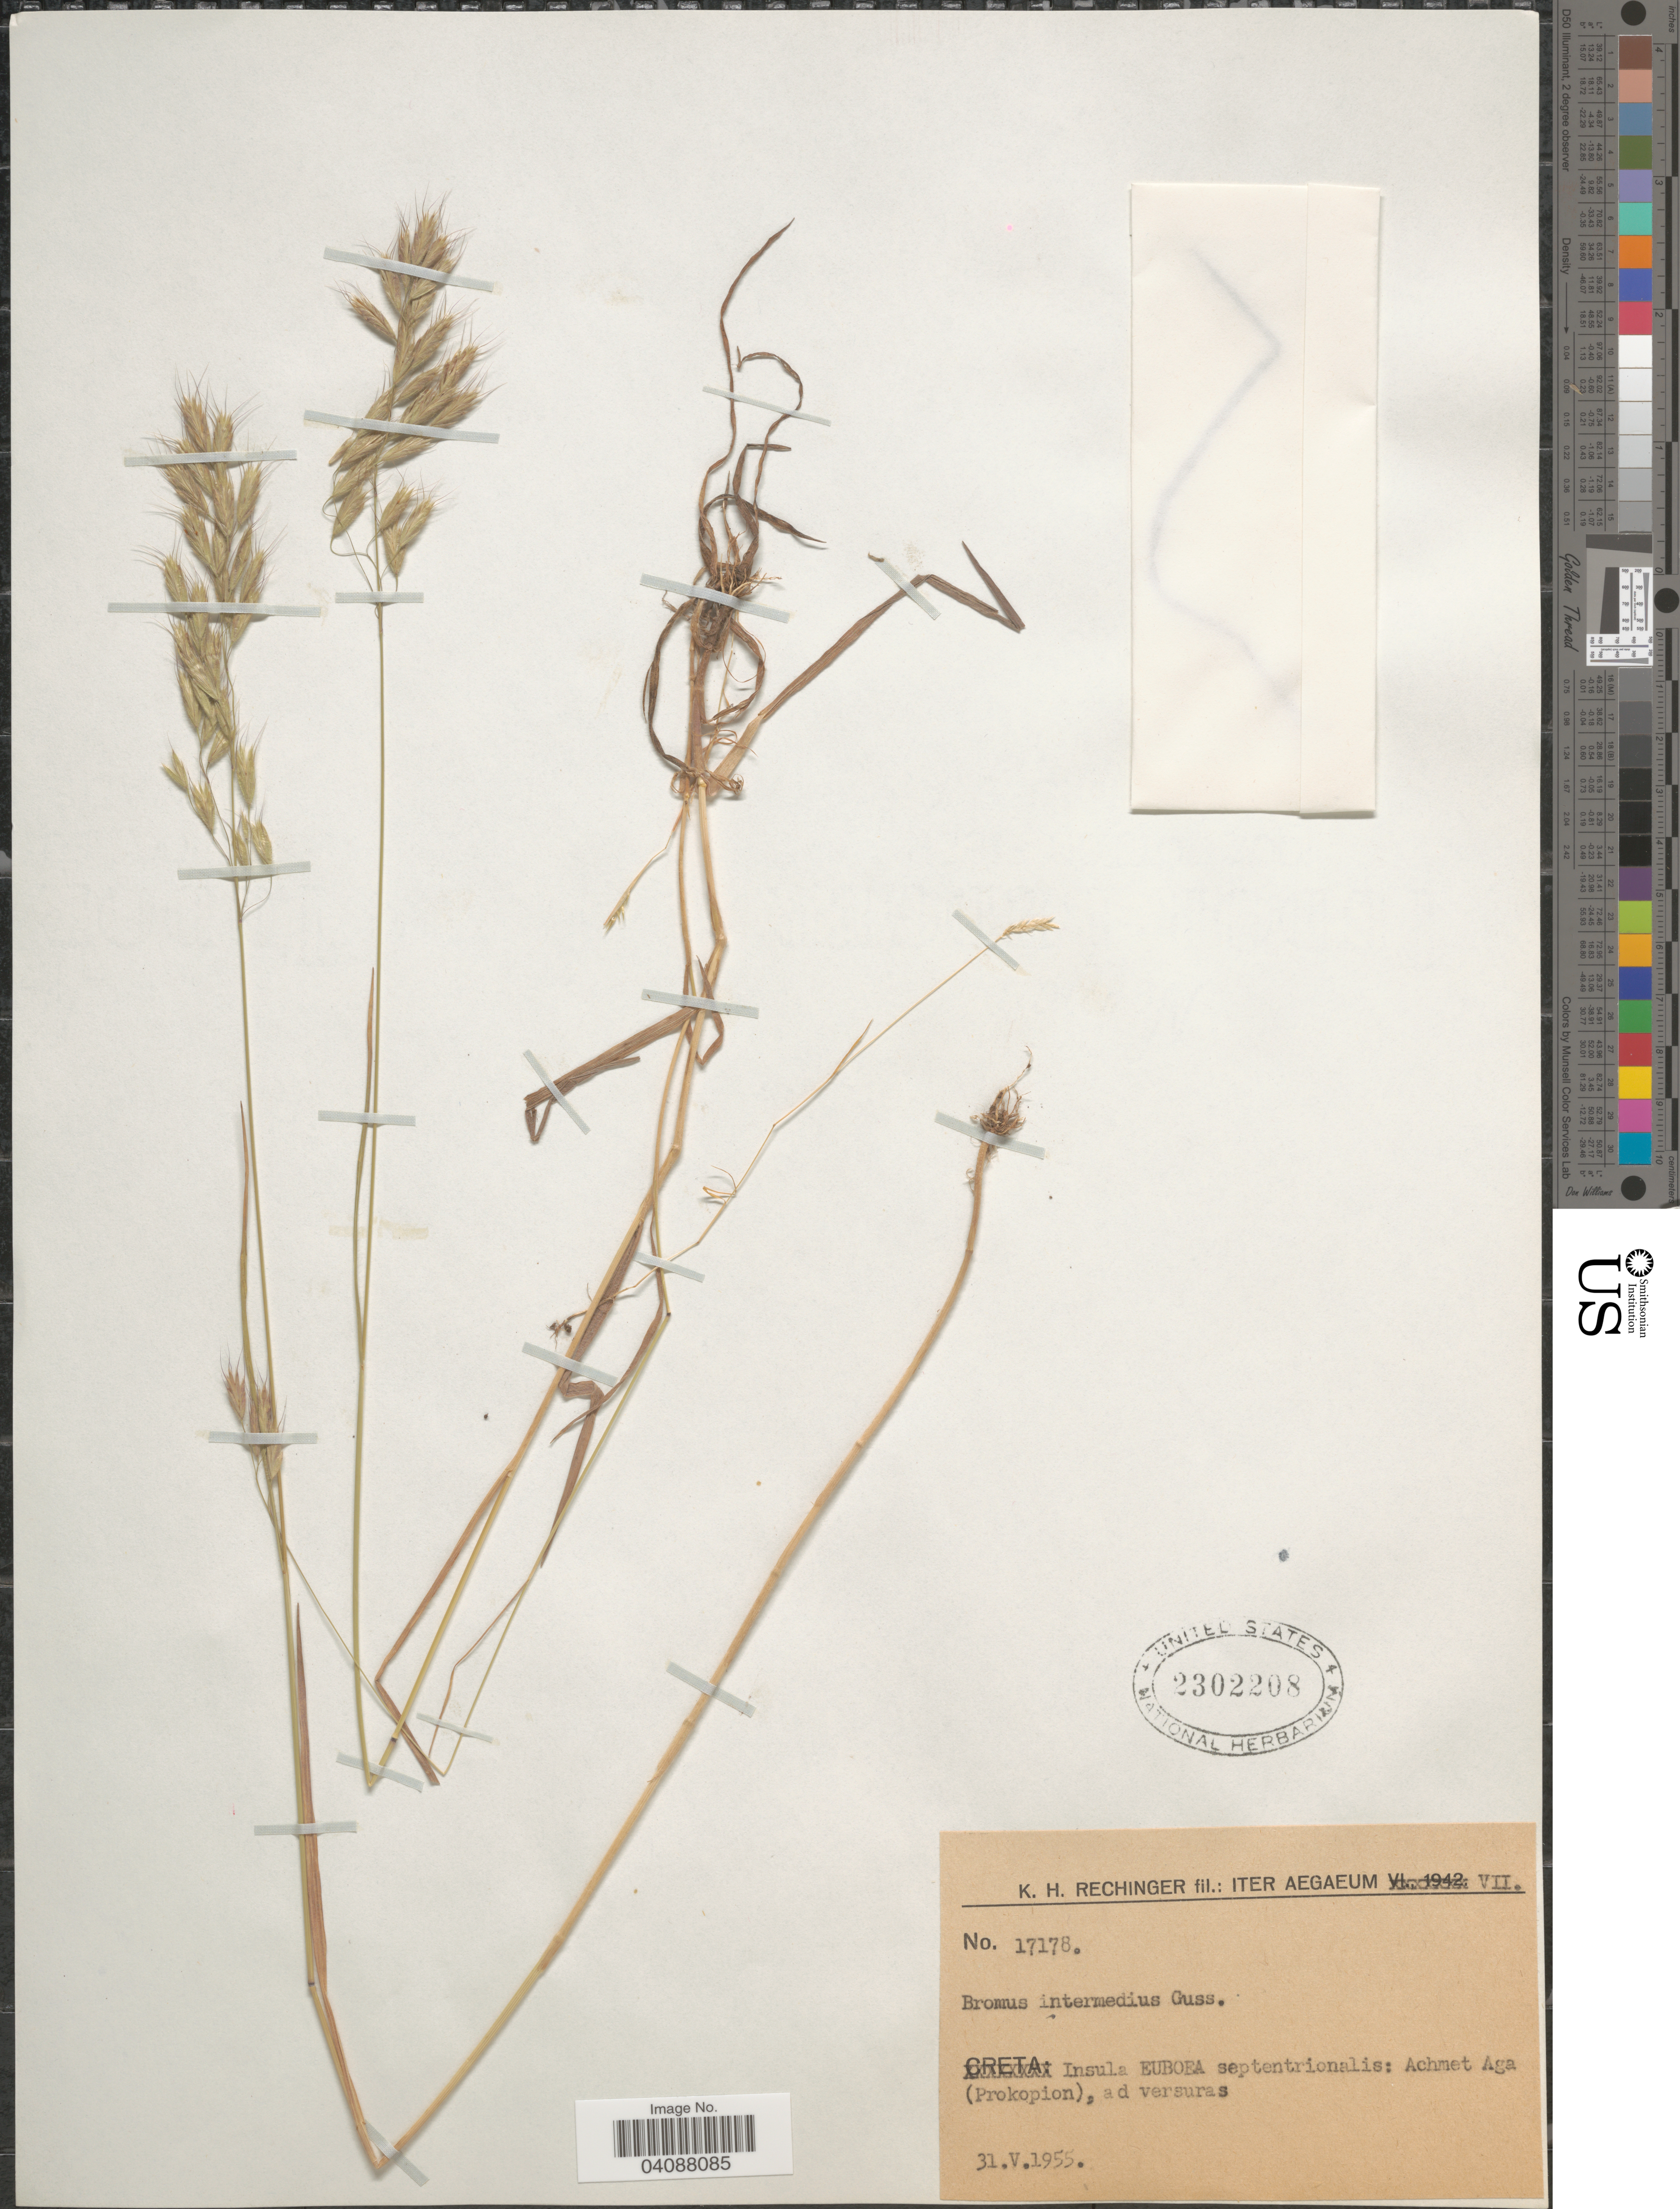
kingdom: Plantae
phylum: Tracheophyta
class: Liliopsida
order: Poales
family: Poaceae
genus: Bromus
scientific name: Bromus intermedius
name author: Gussone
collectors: K. H. Rechinger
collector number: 17178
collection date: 1955-05-31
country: Greece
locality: Iter Aegaeum VII. Insula Euboea septentrionalis: Achmet Aga (Prokopion), ad versuras.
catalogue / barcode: US 2302208